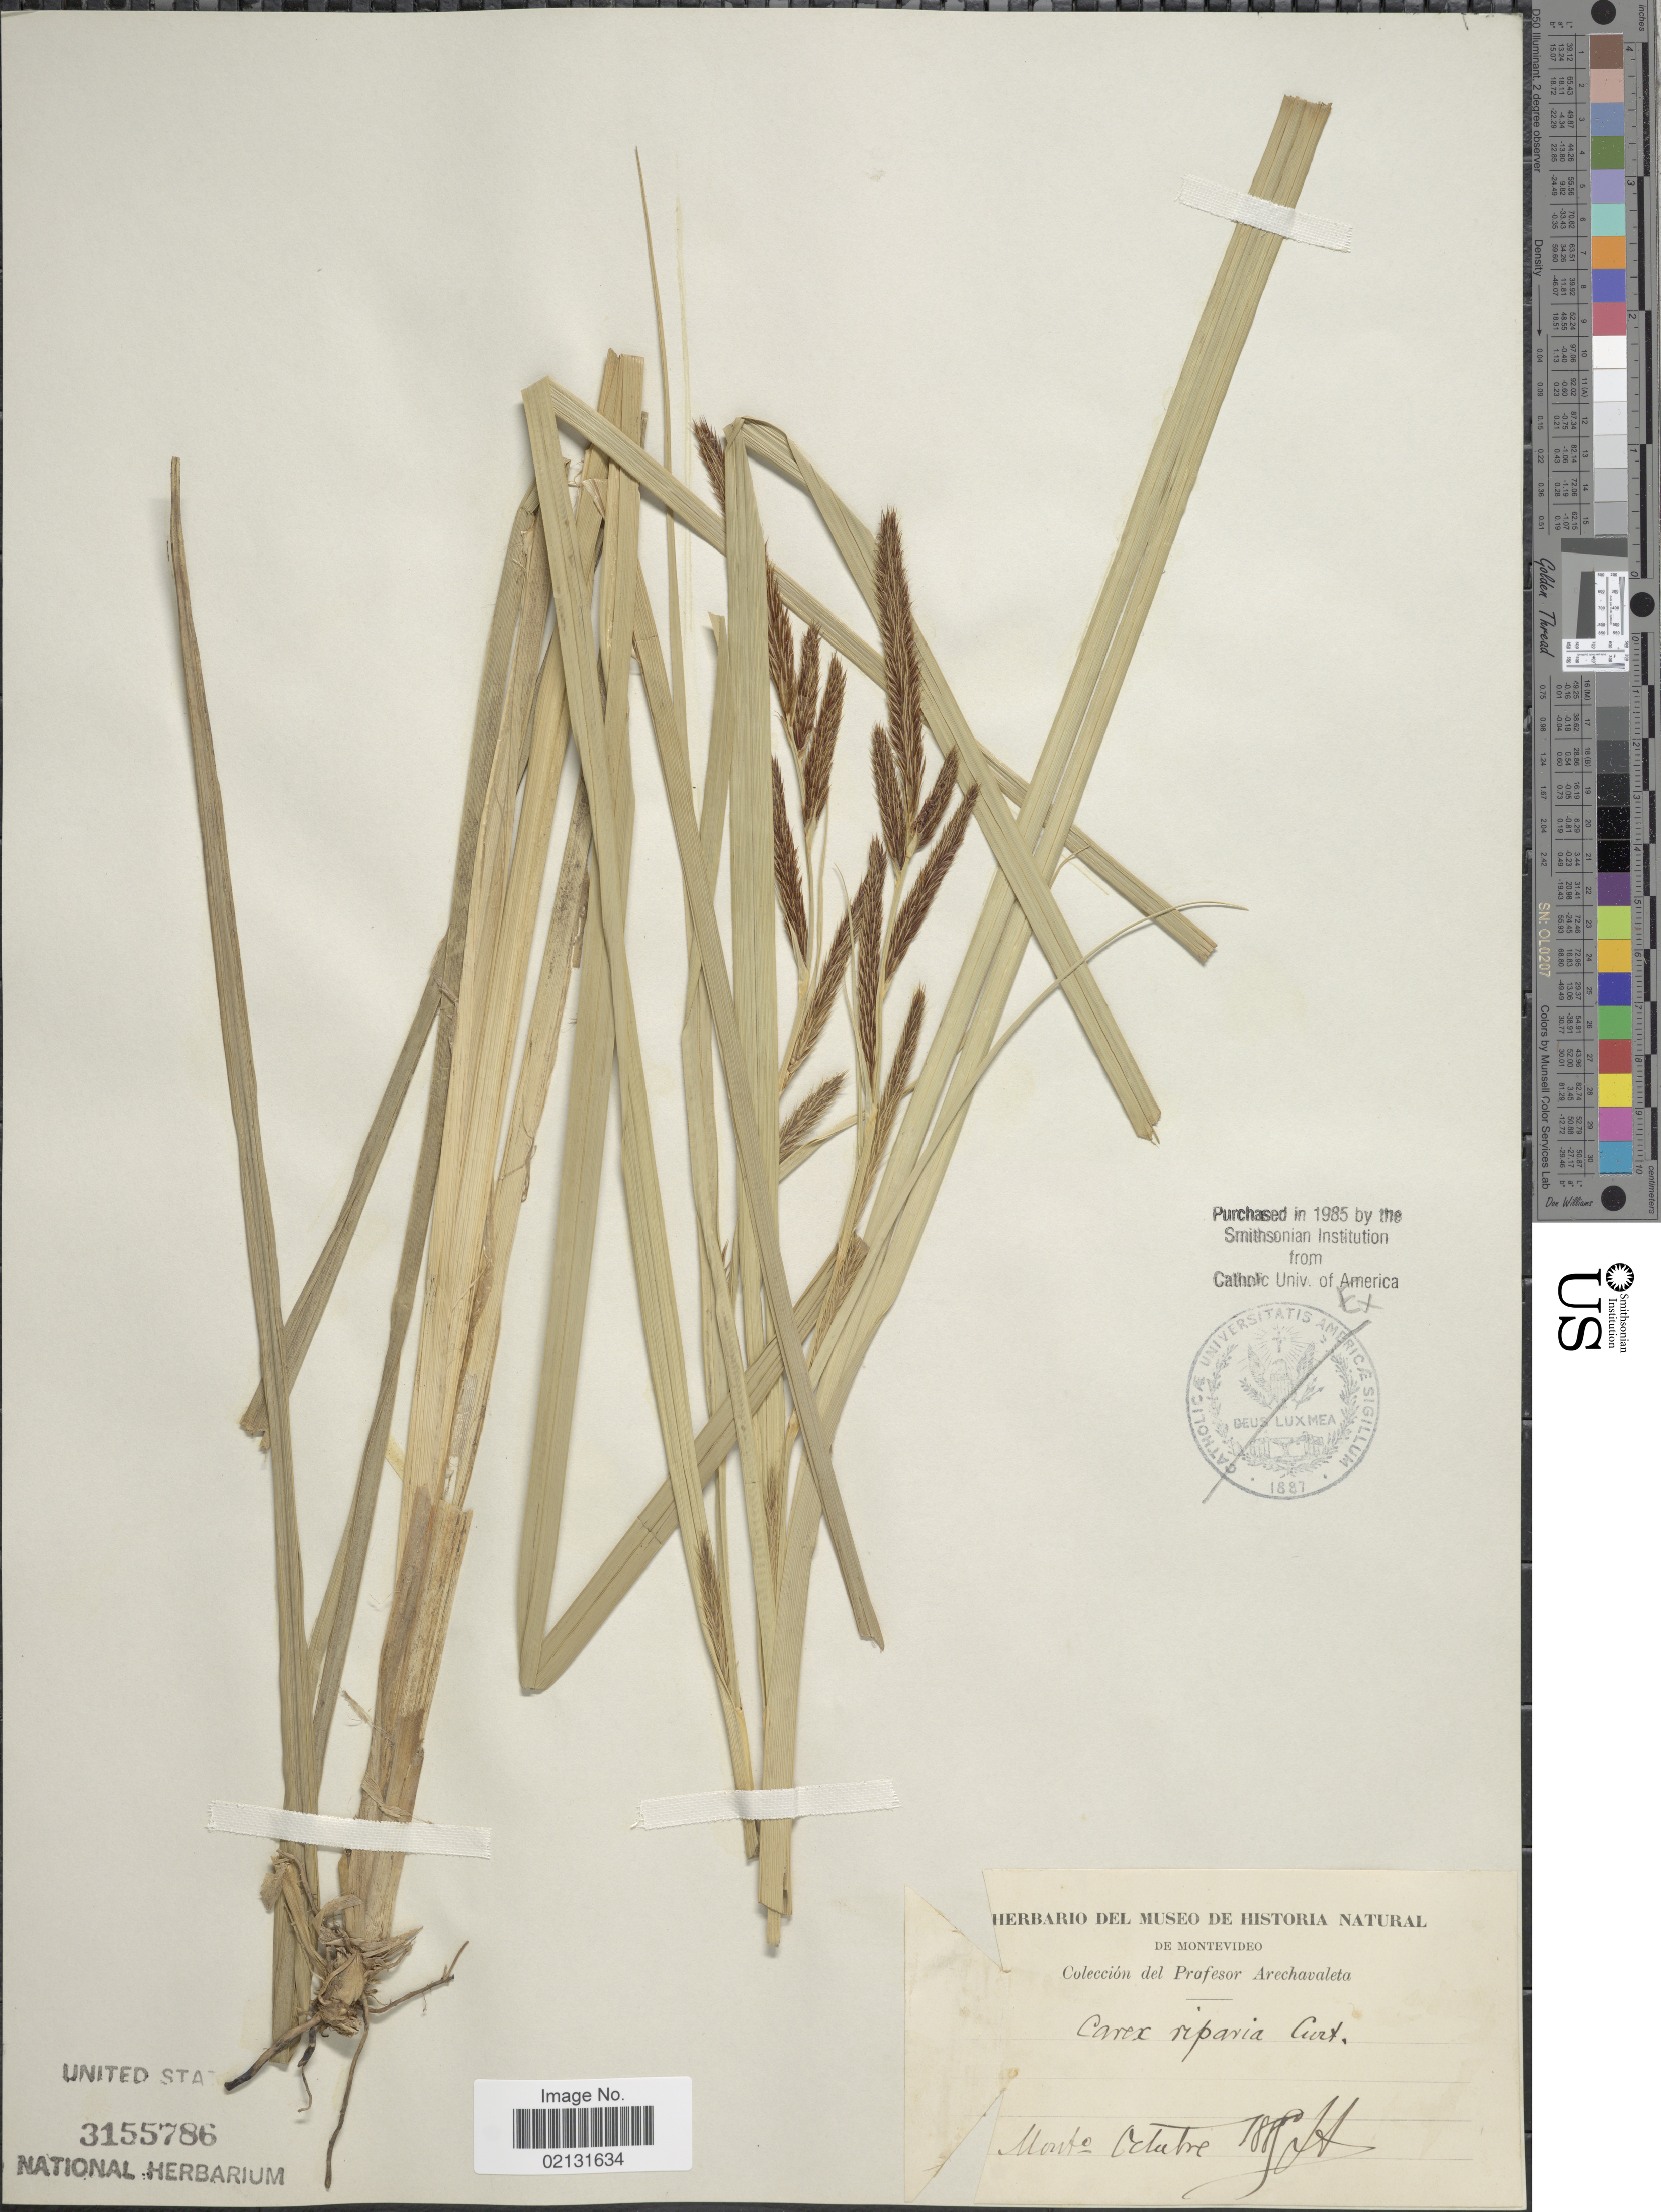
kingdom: Plantae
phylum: Tracheophyta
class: Liliopsida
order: Poales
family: Cyperaceae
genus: Carex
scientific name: Carex riparia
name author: Curtis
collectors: J. Arechavaleta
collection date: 1889-10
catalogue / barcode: US 3155786